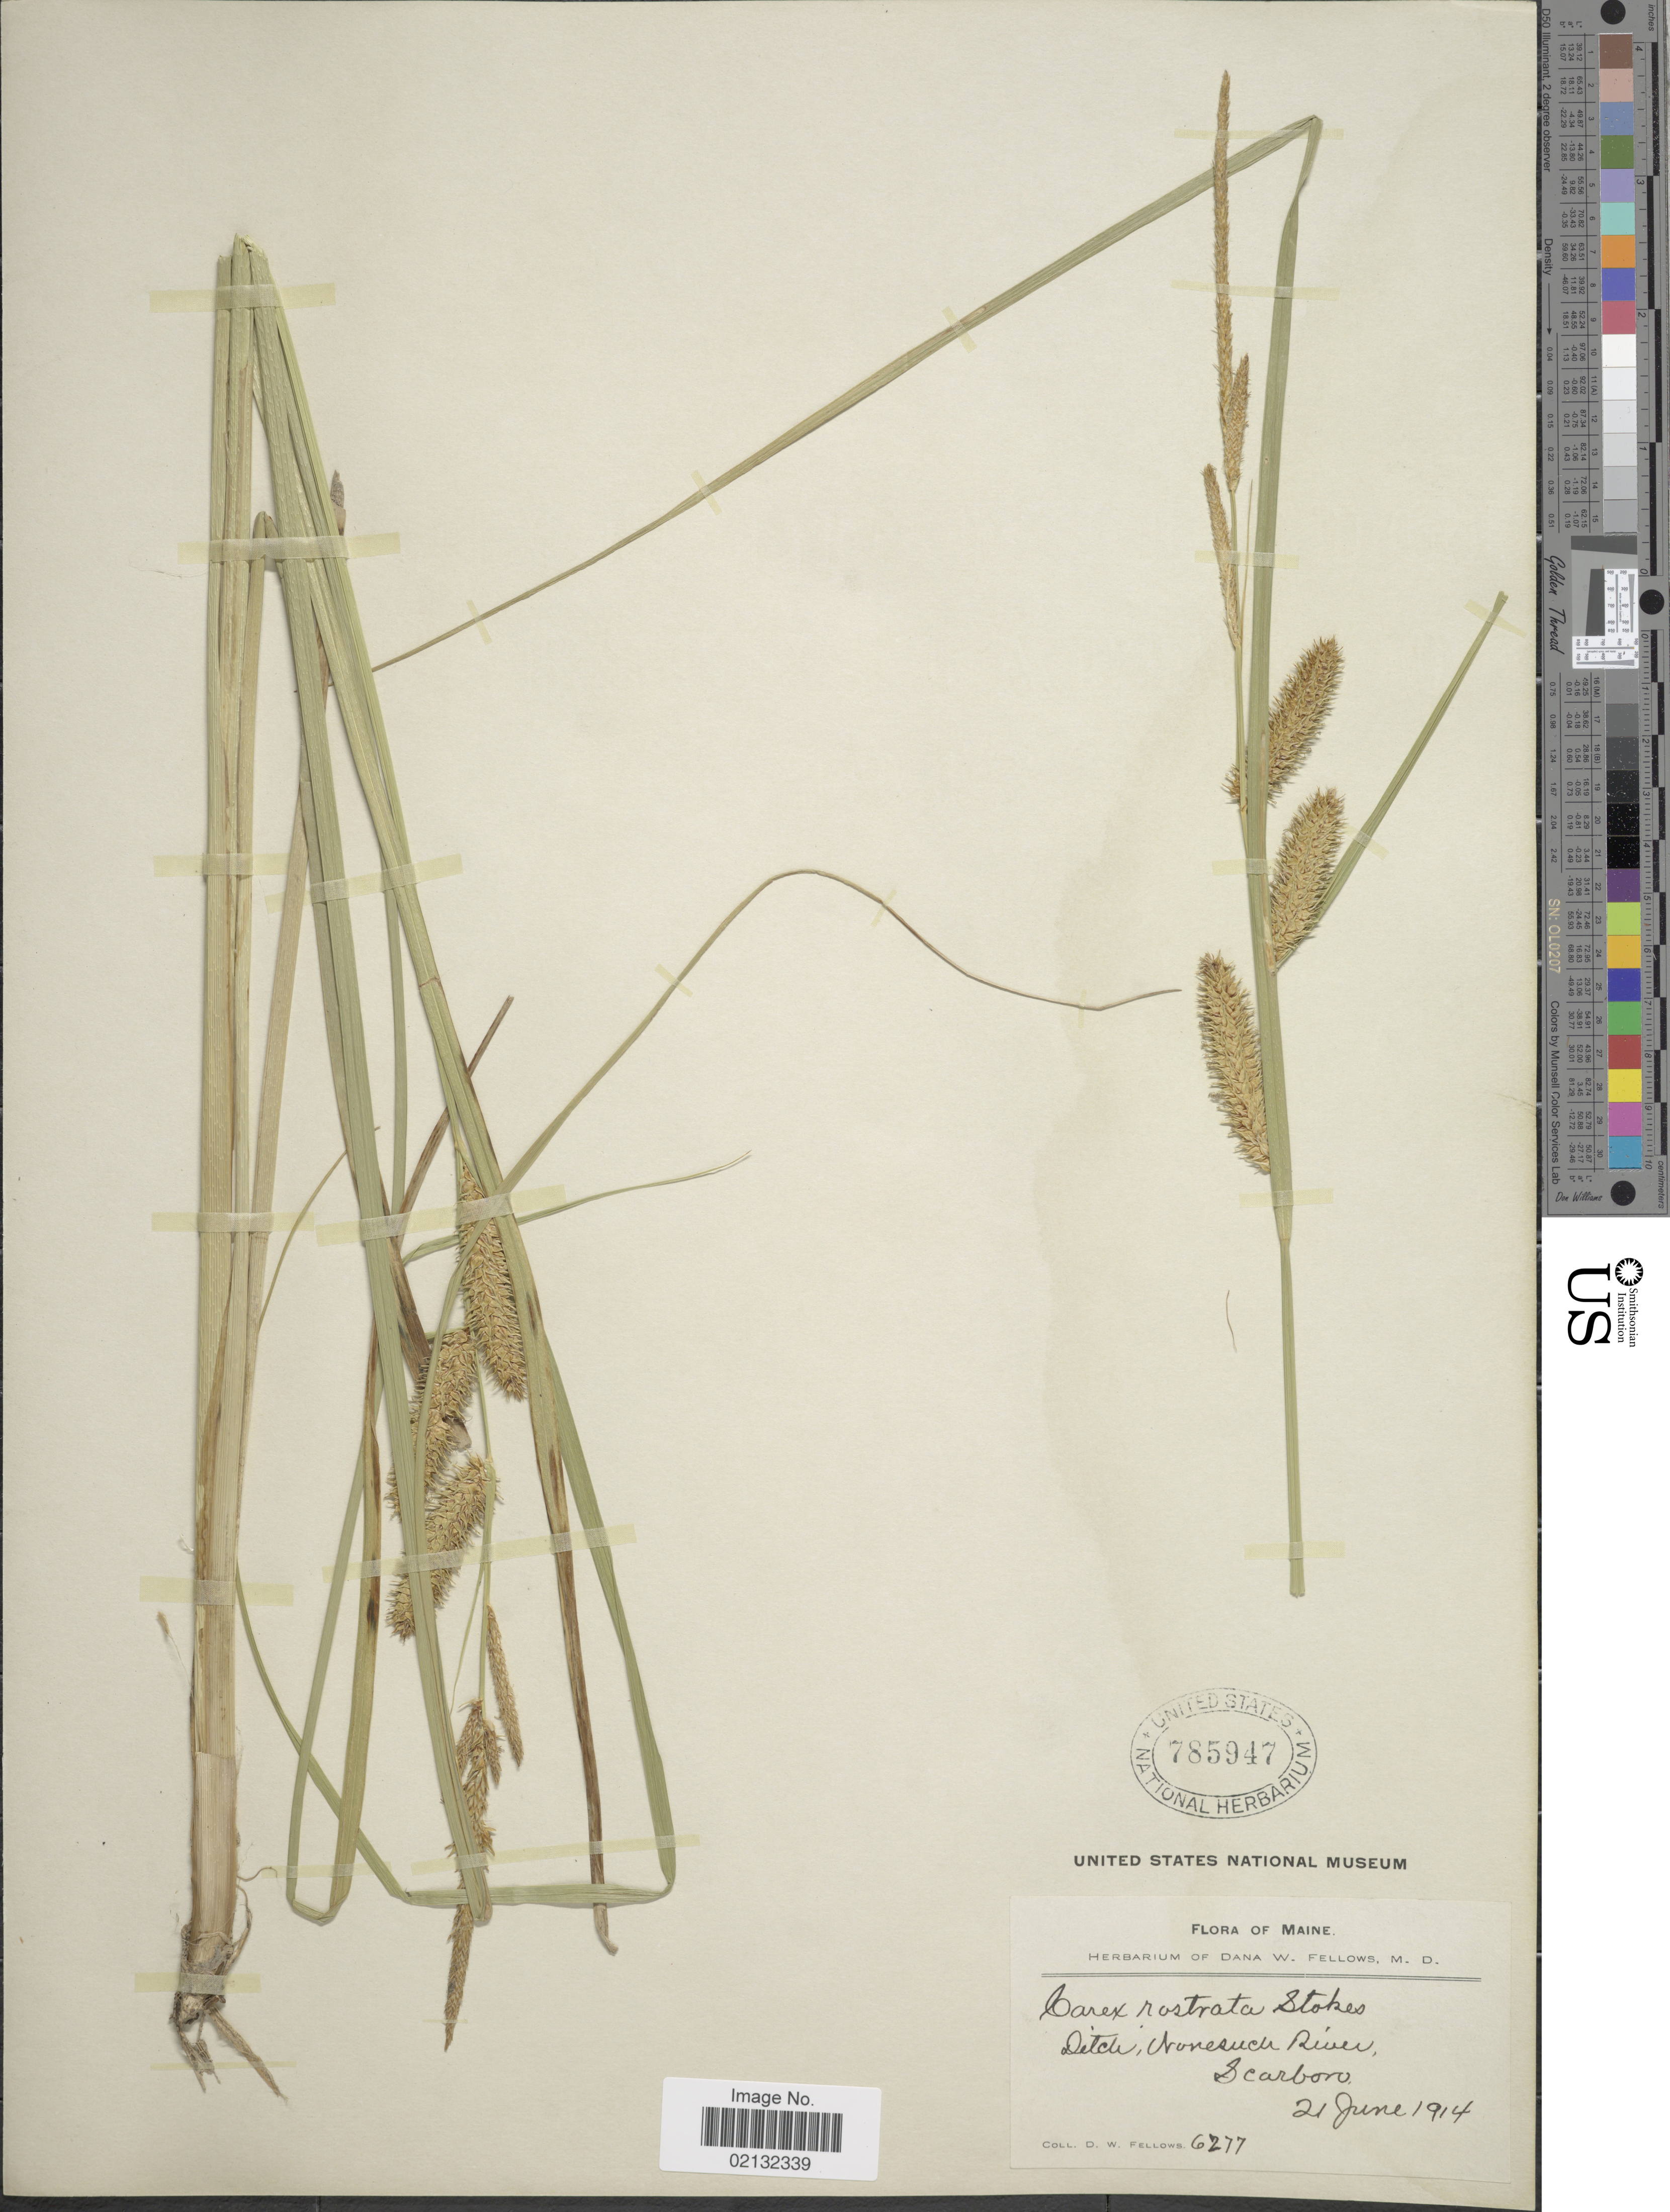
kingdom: Plantae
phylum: Tracheophyta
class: Liliopsida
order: Poales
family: Cyperaceae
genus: Carex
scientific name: Carex rostrata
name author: Stokes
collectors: D. W. Fellows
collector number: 6277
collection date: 1914-06-21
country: United States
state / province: Maine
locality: Ditcj, Nonesuch River, Scarboro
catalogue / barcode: US 785947